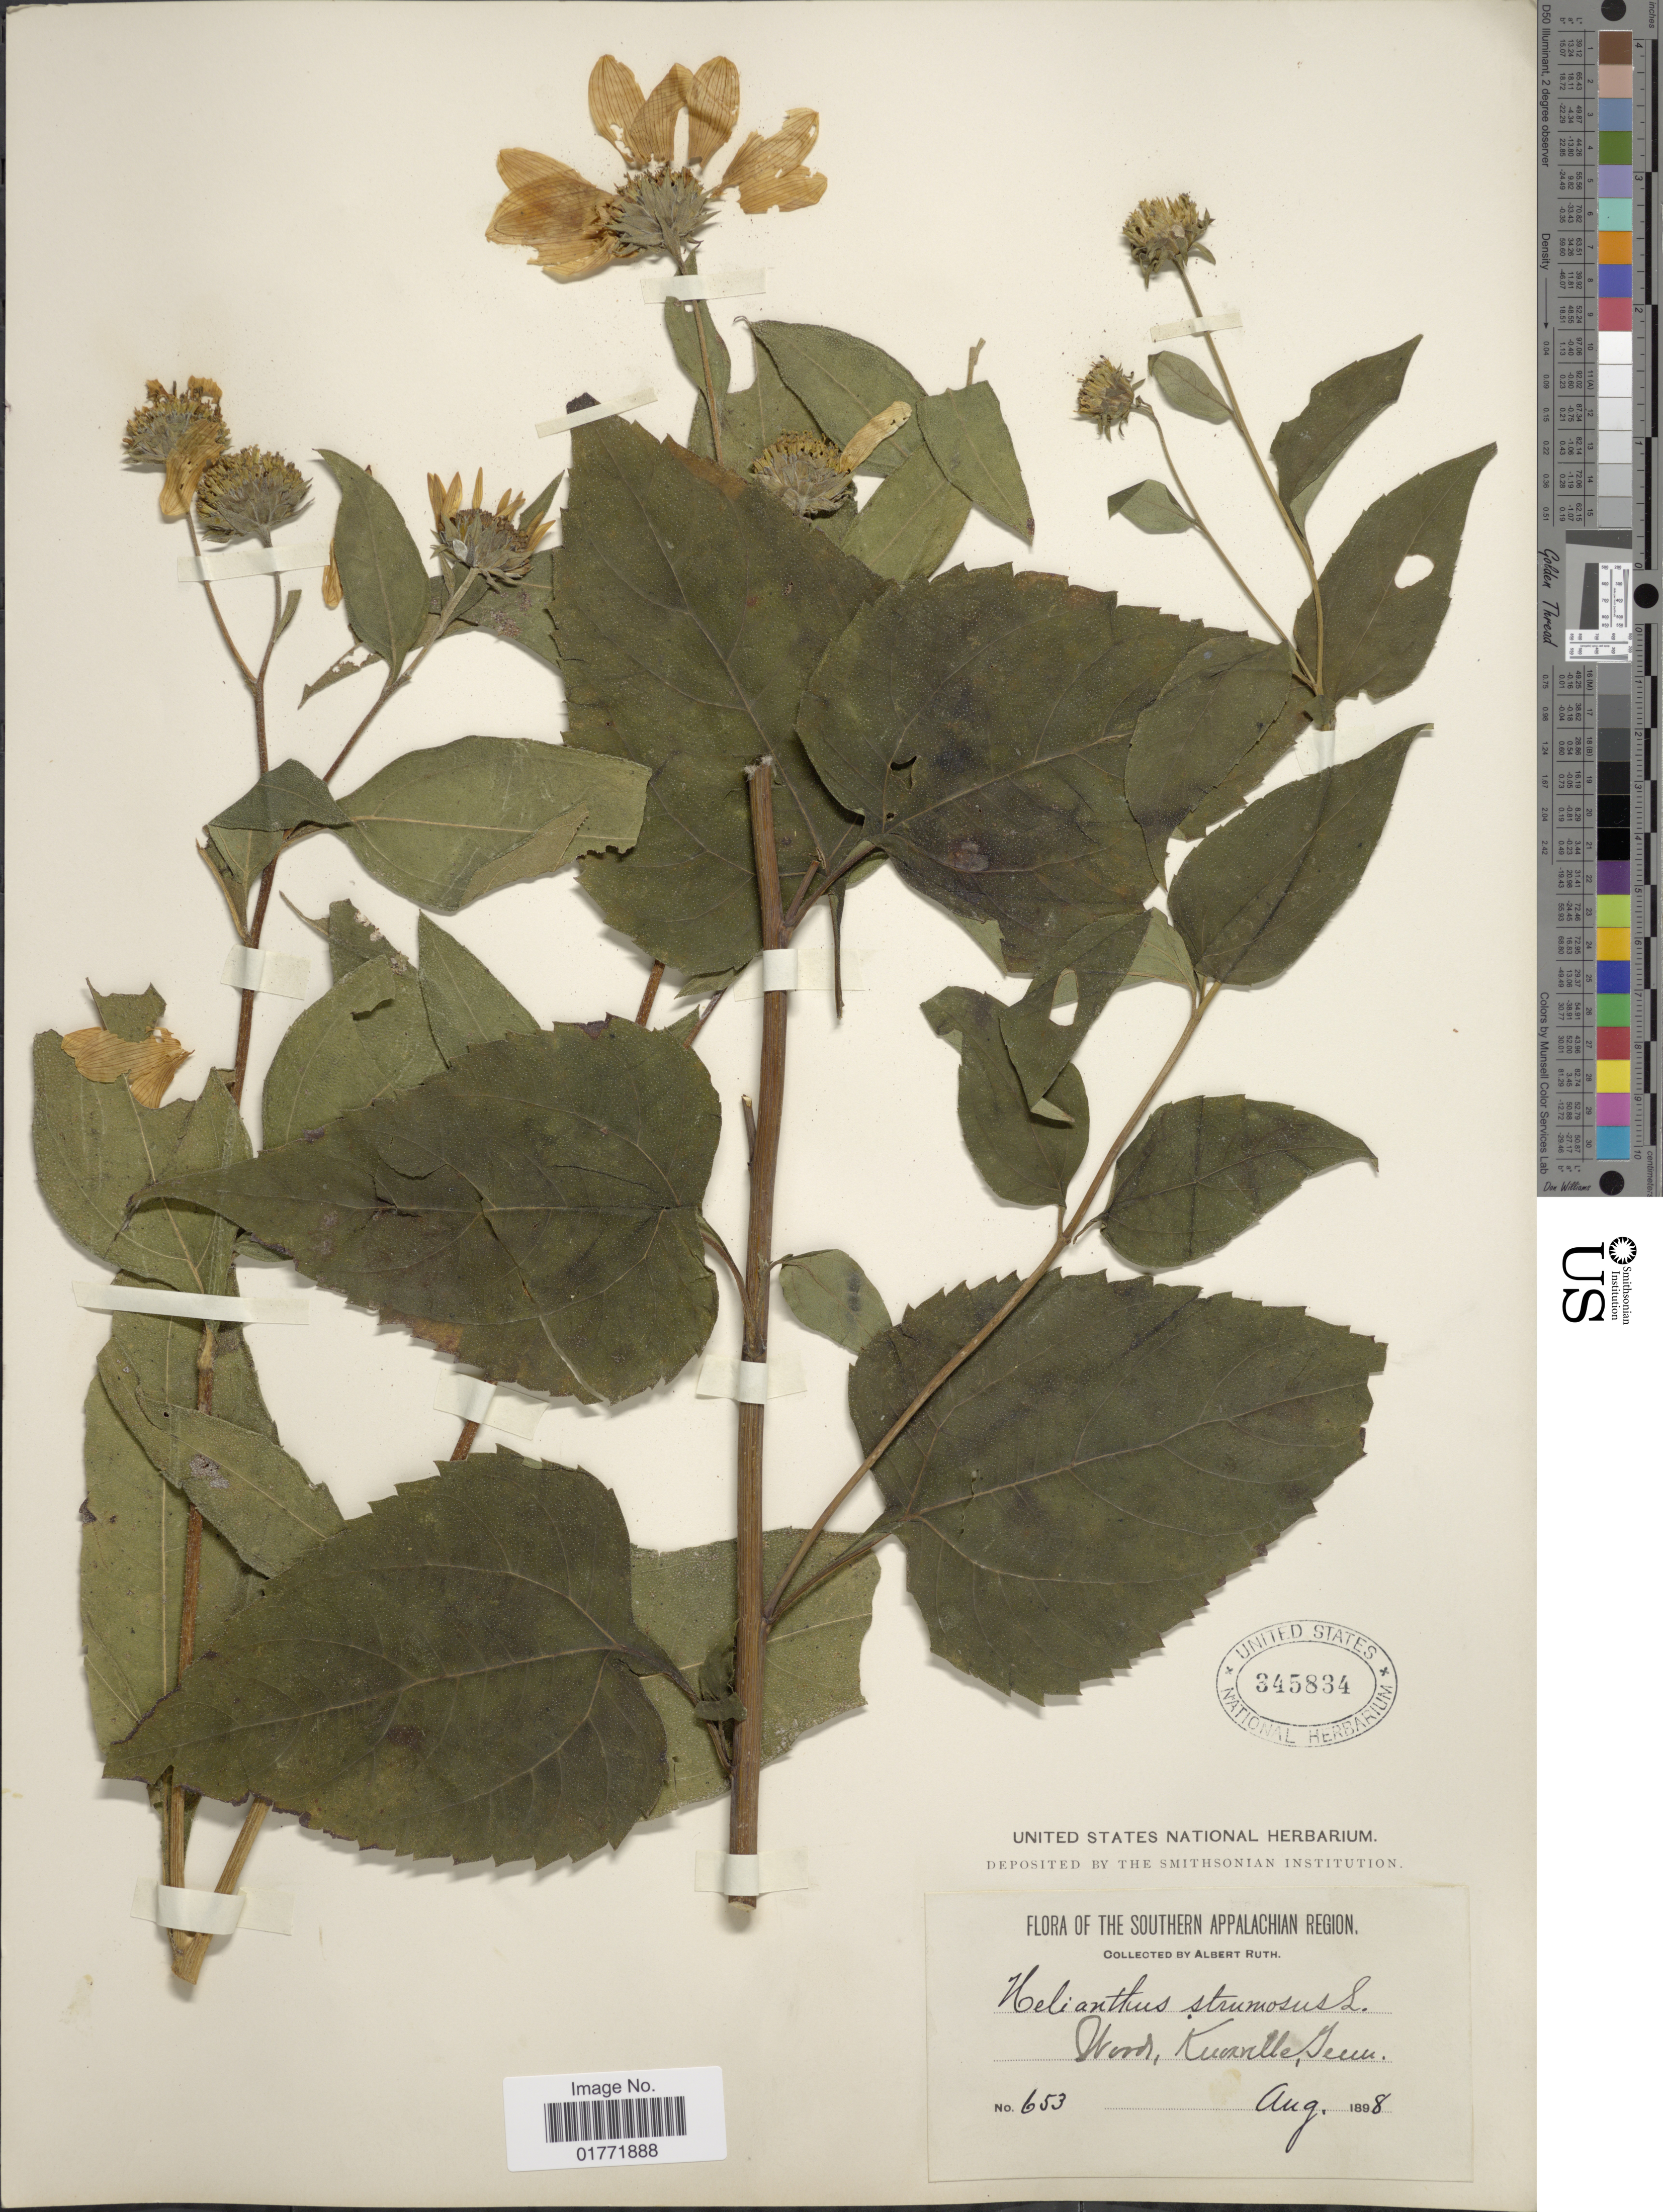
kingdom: Plantae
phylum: Tracheophyta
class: Magnoliopsida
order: Asterales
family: Asteraceae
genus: Helianthus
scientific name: Helianthus tuberosus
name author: L.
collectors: A. Ruth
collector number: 653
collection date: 1898-08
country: United States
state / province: Tennessee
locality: Woods, Knoxville,Tenn. Southern Appalachian Region.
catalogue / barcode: US 345834